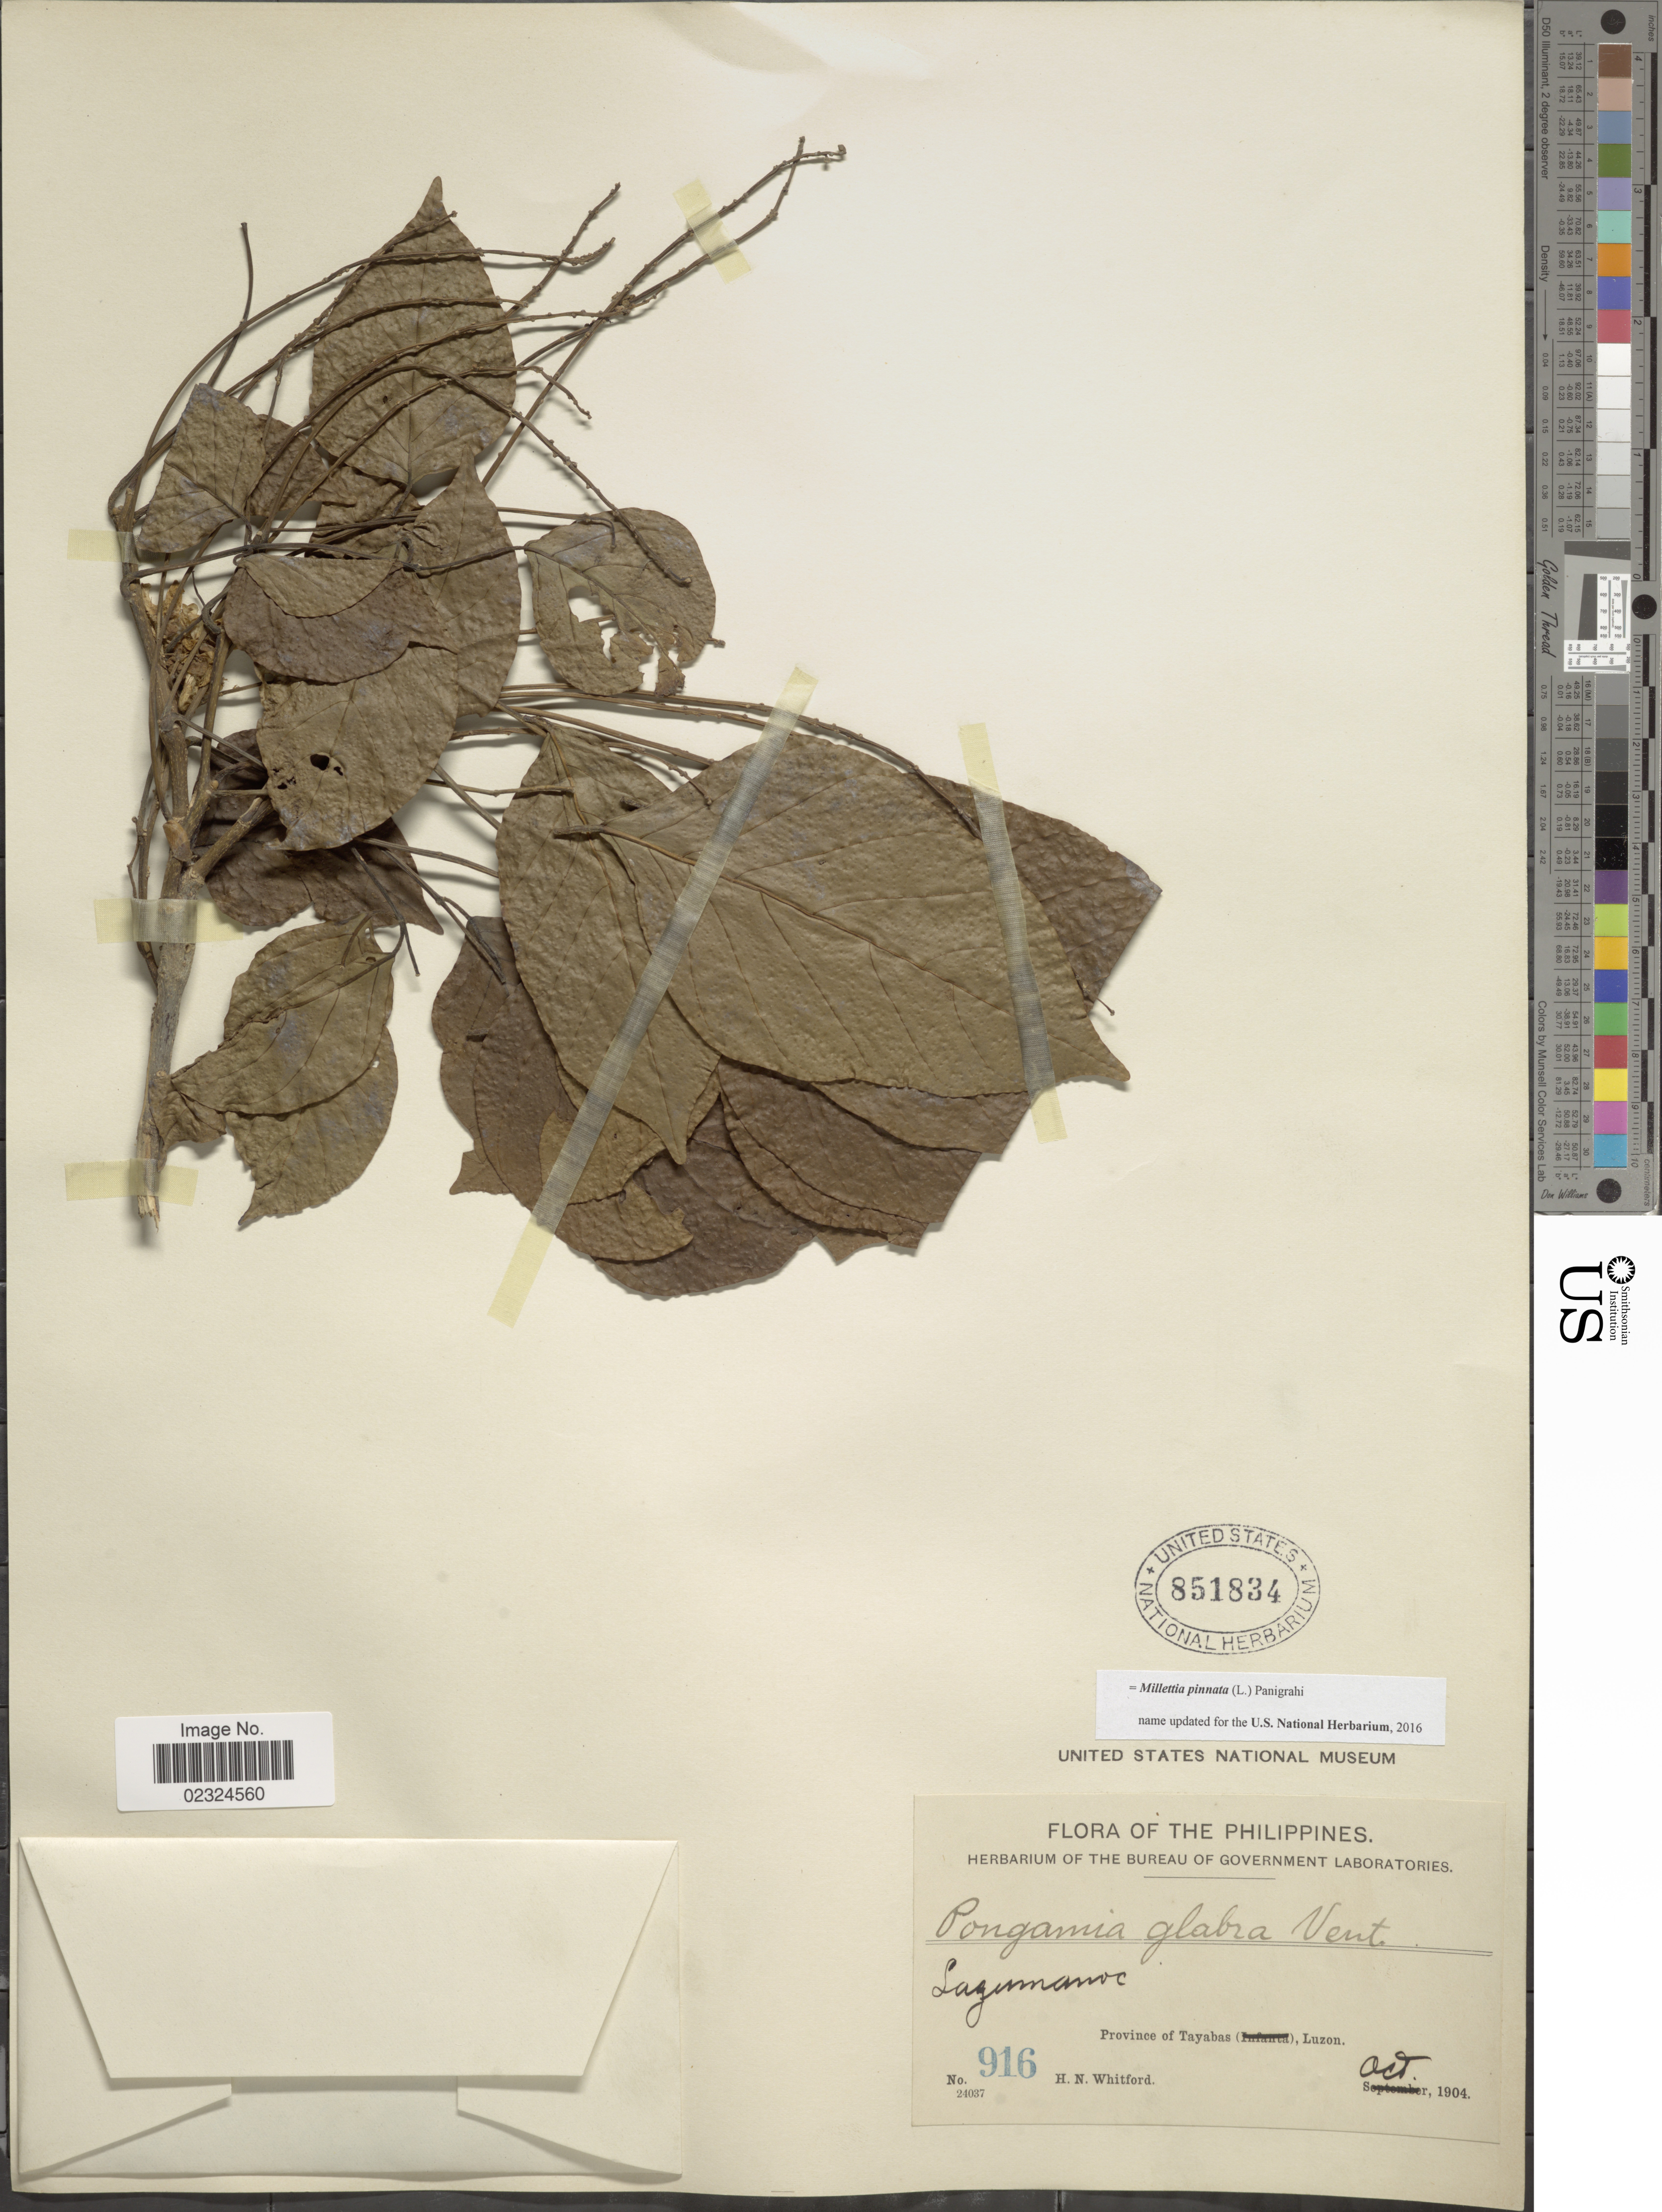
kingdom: Plantae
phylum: Tracheophyta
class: Magnoliopsida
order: Fabales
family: Fabaceae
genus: Millettia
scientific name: Millettia pinnata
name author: (L.) Panigrahi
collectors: H. N. Whitford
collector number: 916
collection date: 1904-10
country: Philippines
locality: Province of Tayabas, Luzon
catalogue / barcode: US 851834